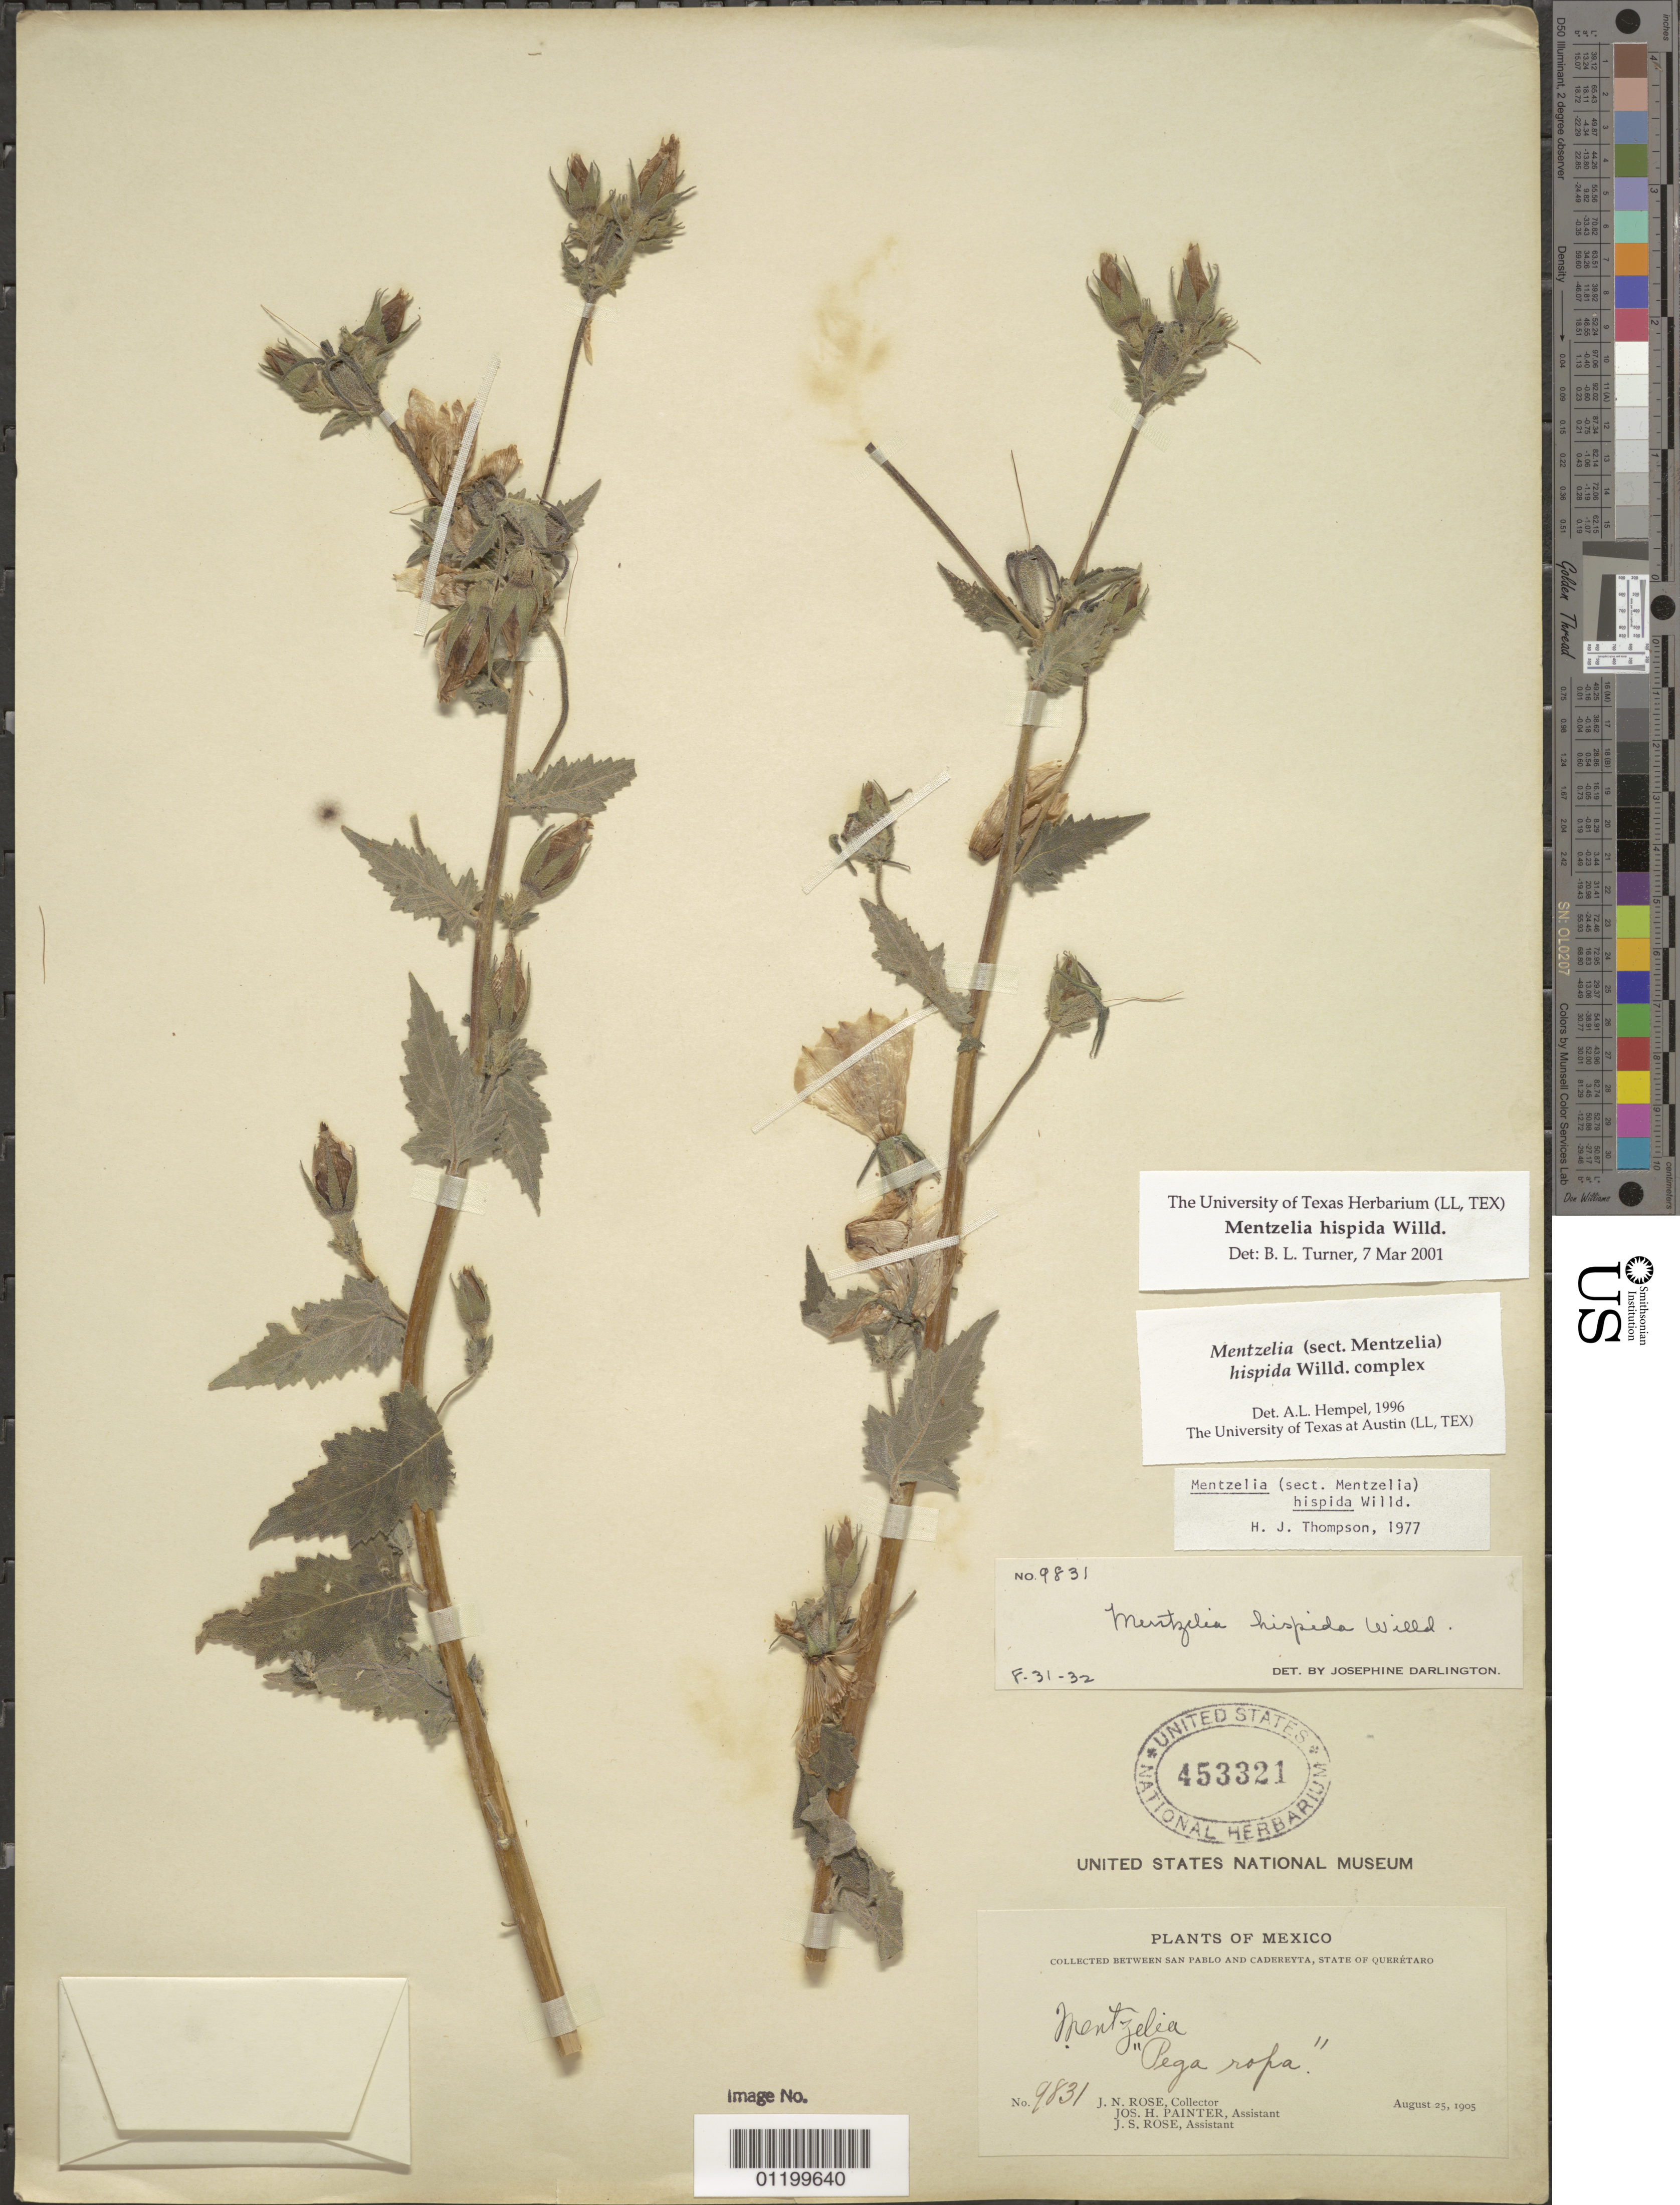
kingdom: Plantae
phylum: Tracheophyta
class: Magnoliopsida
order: Cornales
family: Loasaceae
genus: Mentzelia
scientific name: Mentzelia hispida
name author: Willd.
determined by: Turner, B. L.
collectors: J. N. Rose, J. H. Painter & J. S. Rose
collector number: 9831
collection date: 1905-08-25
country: Mexico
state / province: Querétaro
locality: between San Pablo and Cadereyta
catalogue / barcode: US 453321